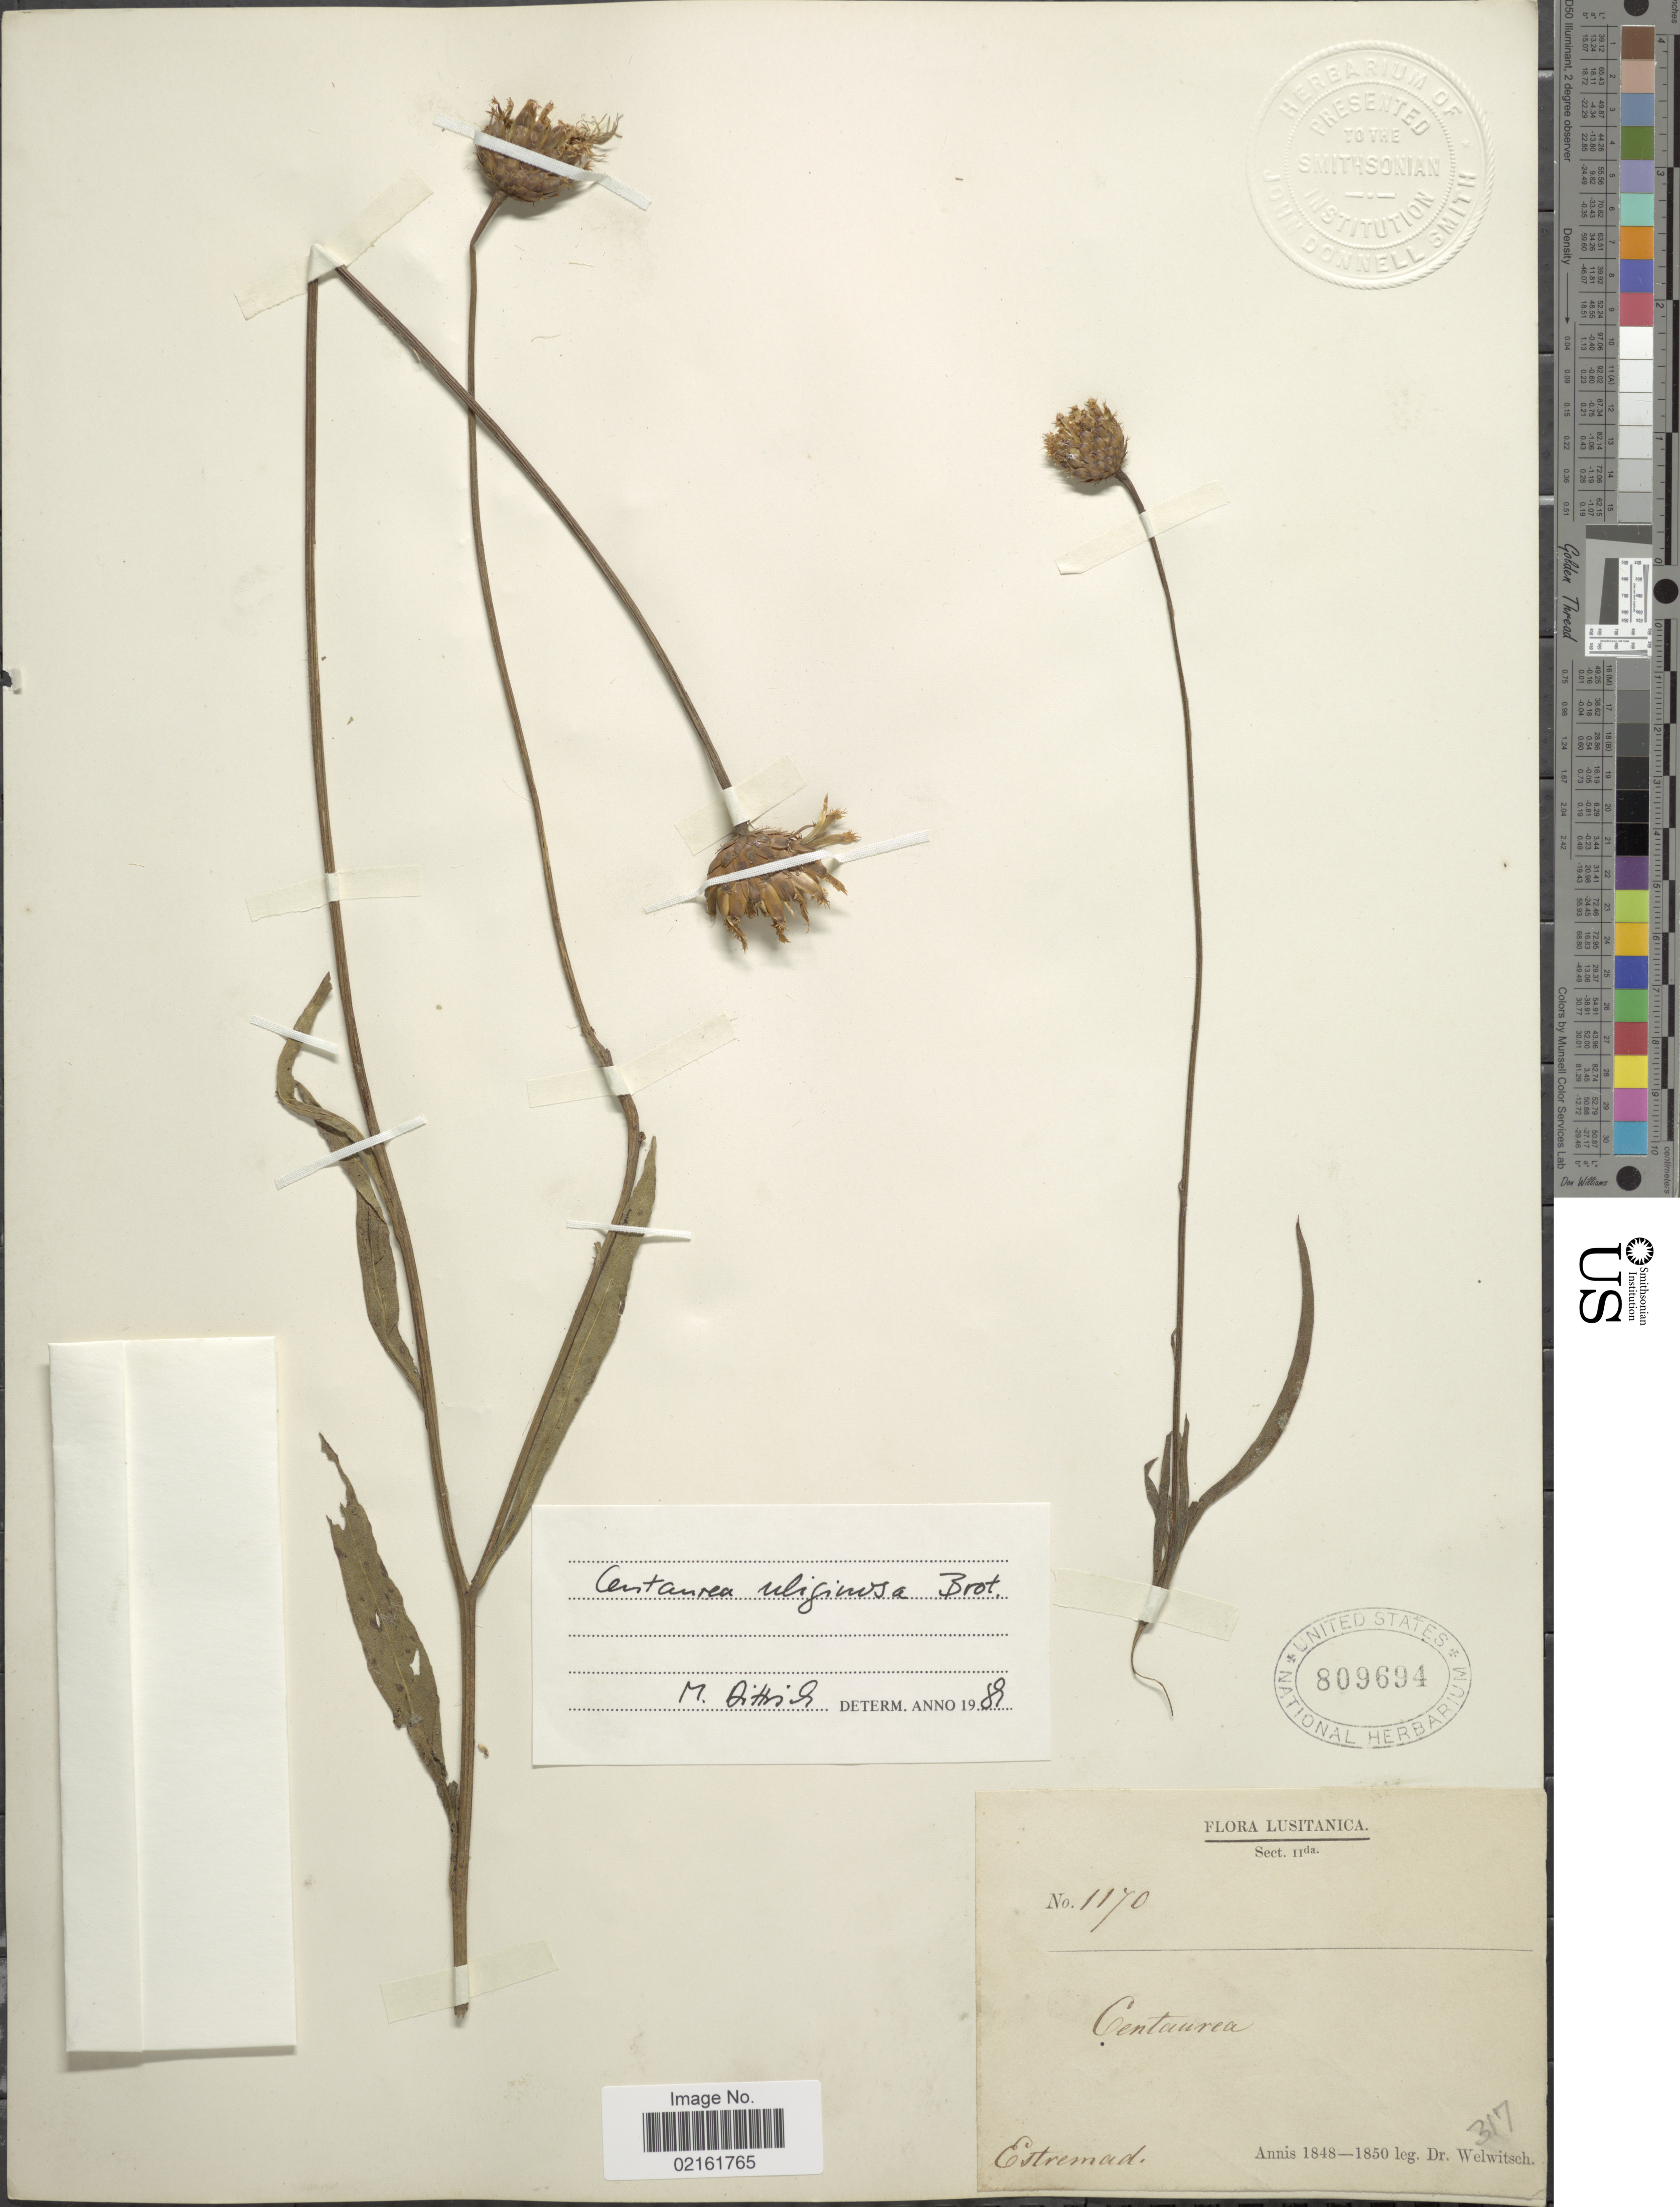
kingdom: Plantae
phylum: Tracheophyta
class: Magnoliopsida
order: Asterales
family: Asteraceae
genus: Cheirolophus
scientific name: Cheirolophus uliginosus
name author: (Brot.) Dostál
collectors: -. Welwitsch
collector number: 1170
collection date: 1848/1850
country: Portugal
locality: Lusitanica Sect. IIda. Estremad [interpreted]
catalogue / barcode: US 808694